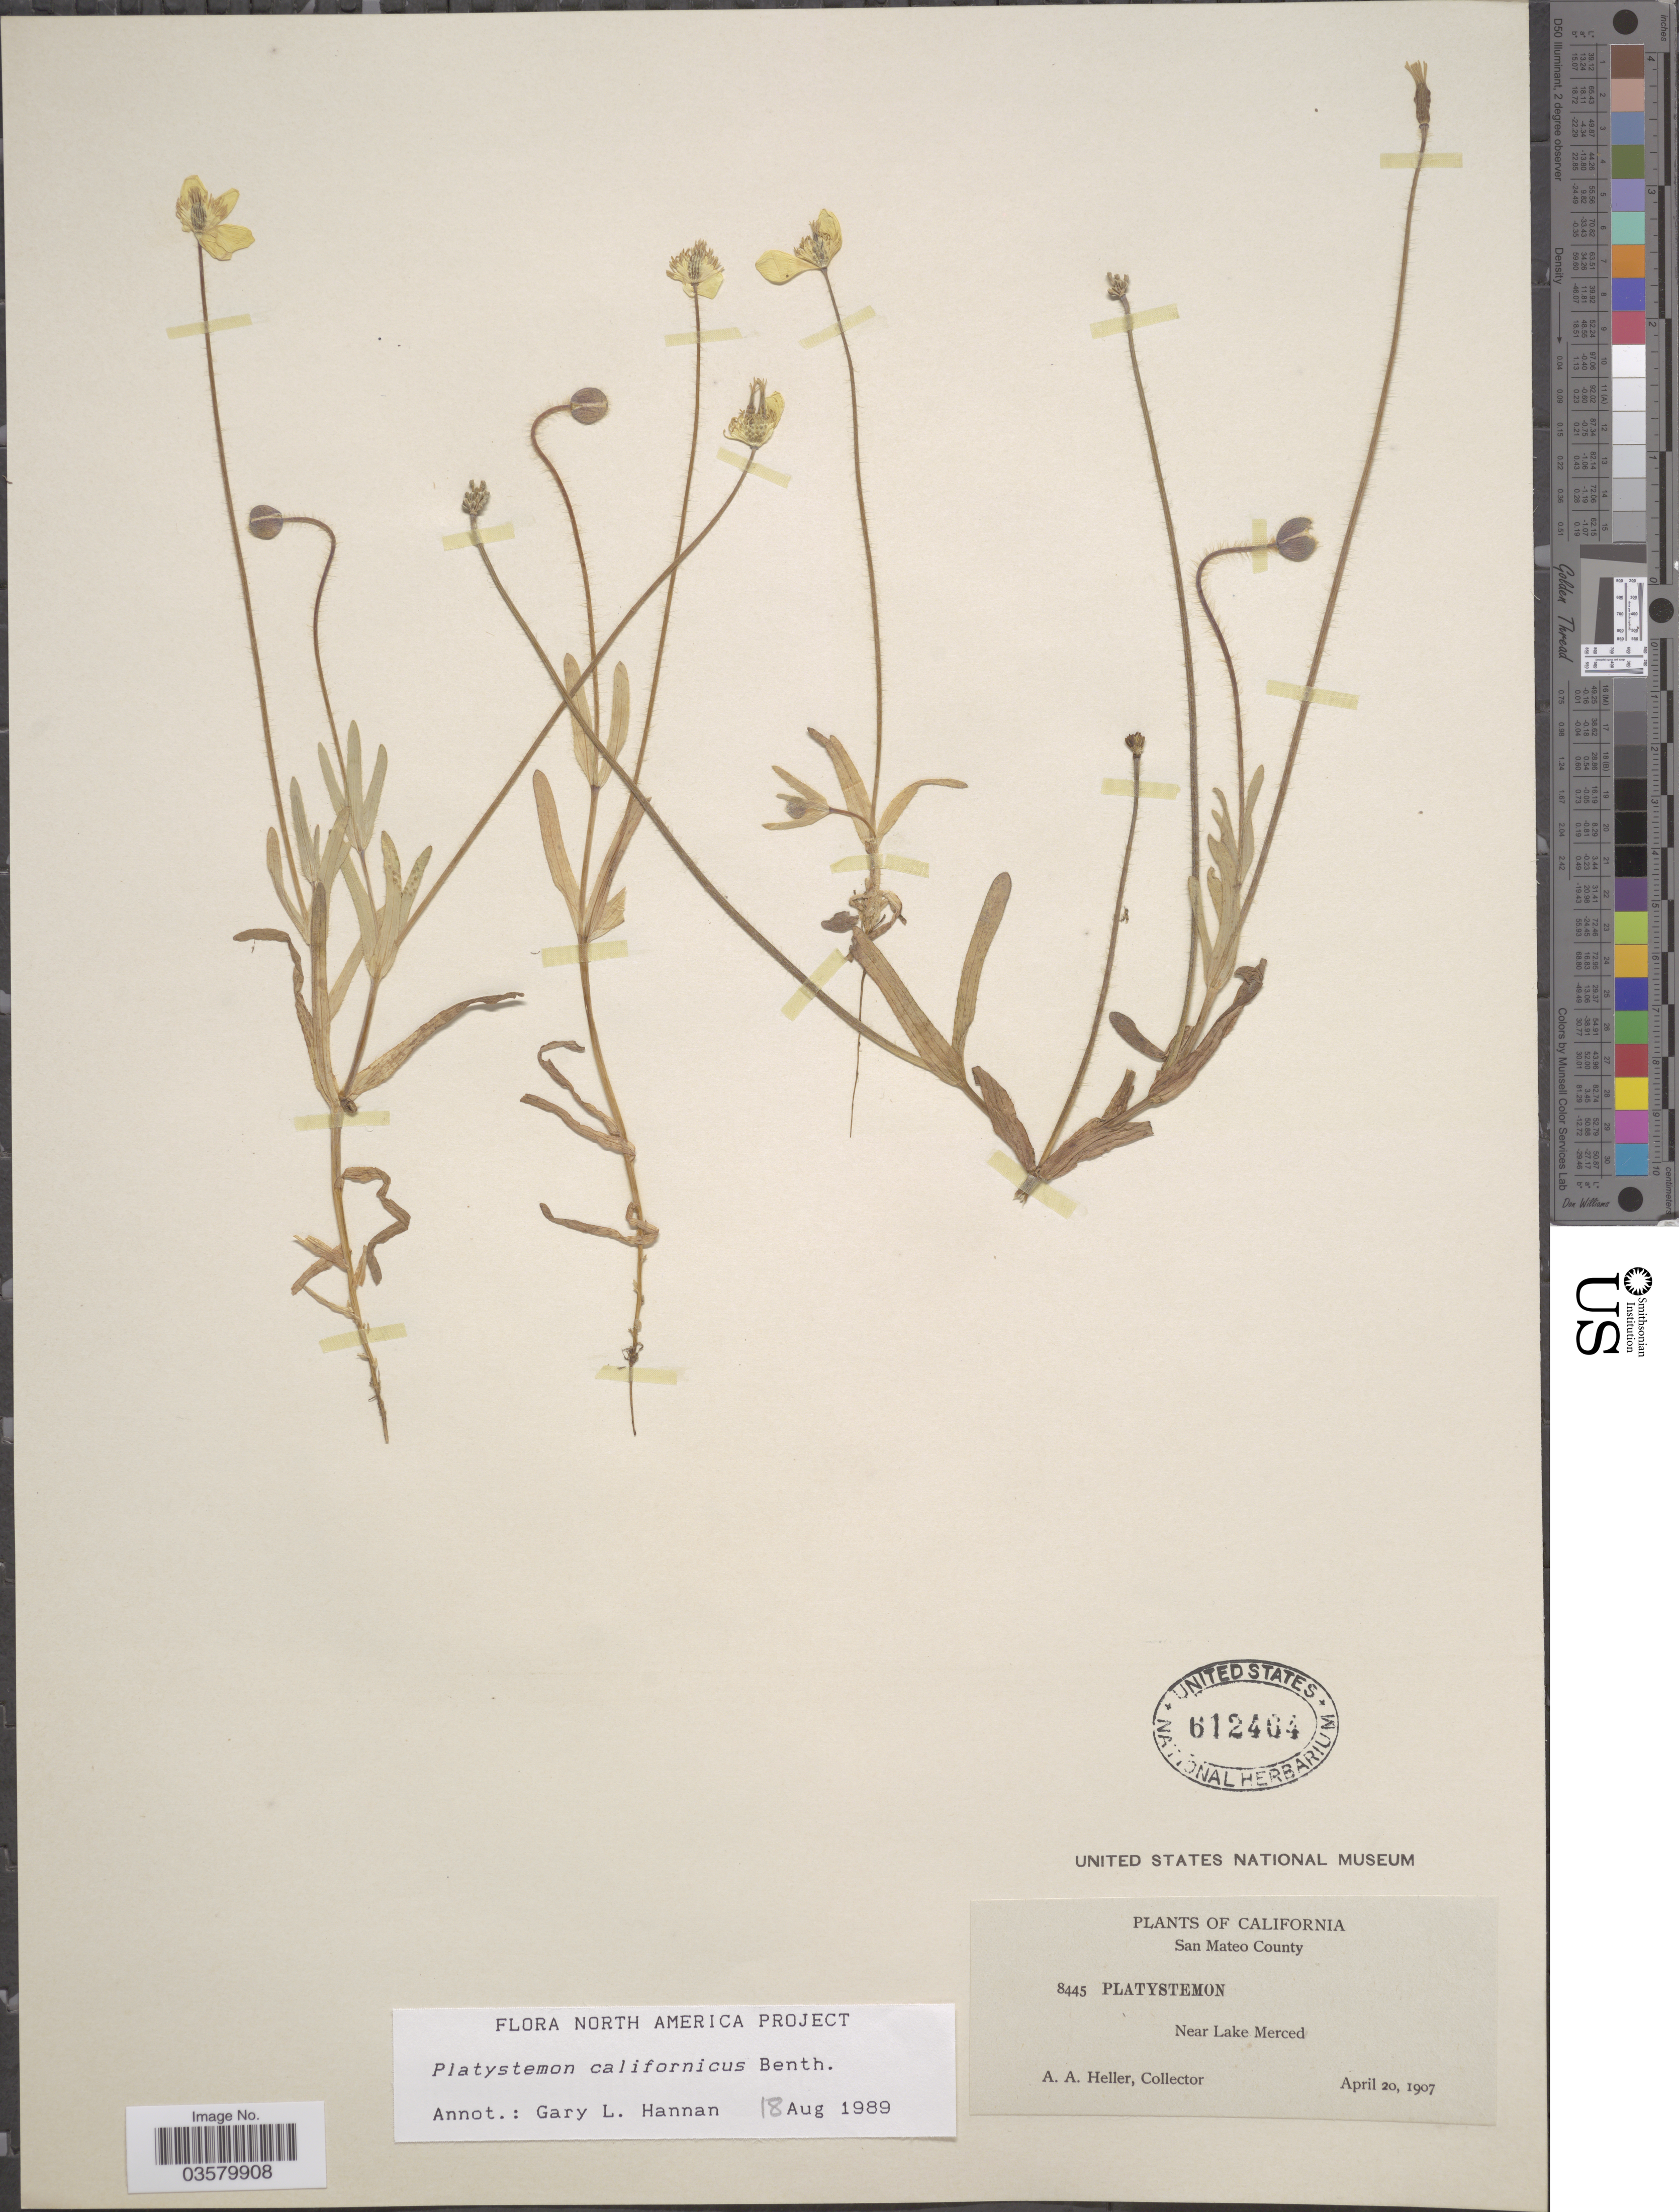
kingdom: Plantae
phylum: Tracheophyta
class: Magnoliopsida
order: Ranunculales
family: Papaveraceae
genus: Platystemon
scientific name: Platystemon californicus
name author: Benth.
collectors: A. A. Heller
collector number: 8445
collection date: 1907-04-20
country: United States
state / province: California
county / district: San Mateo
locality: San Mateo County. Near Lake Merced.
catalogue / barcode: US 612404